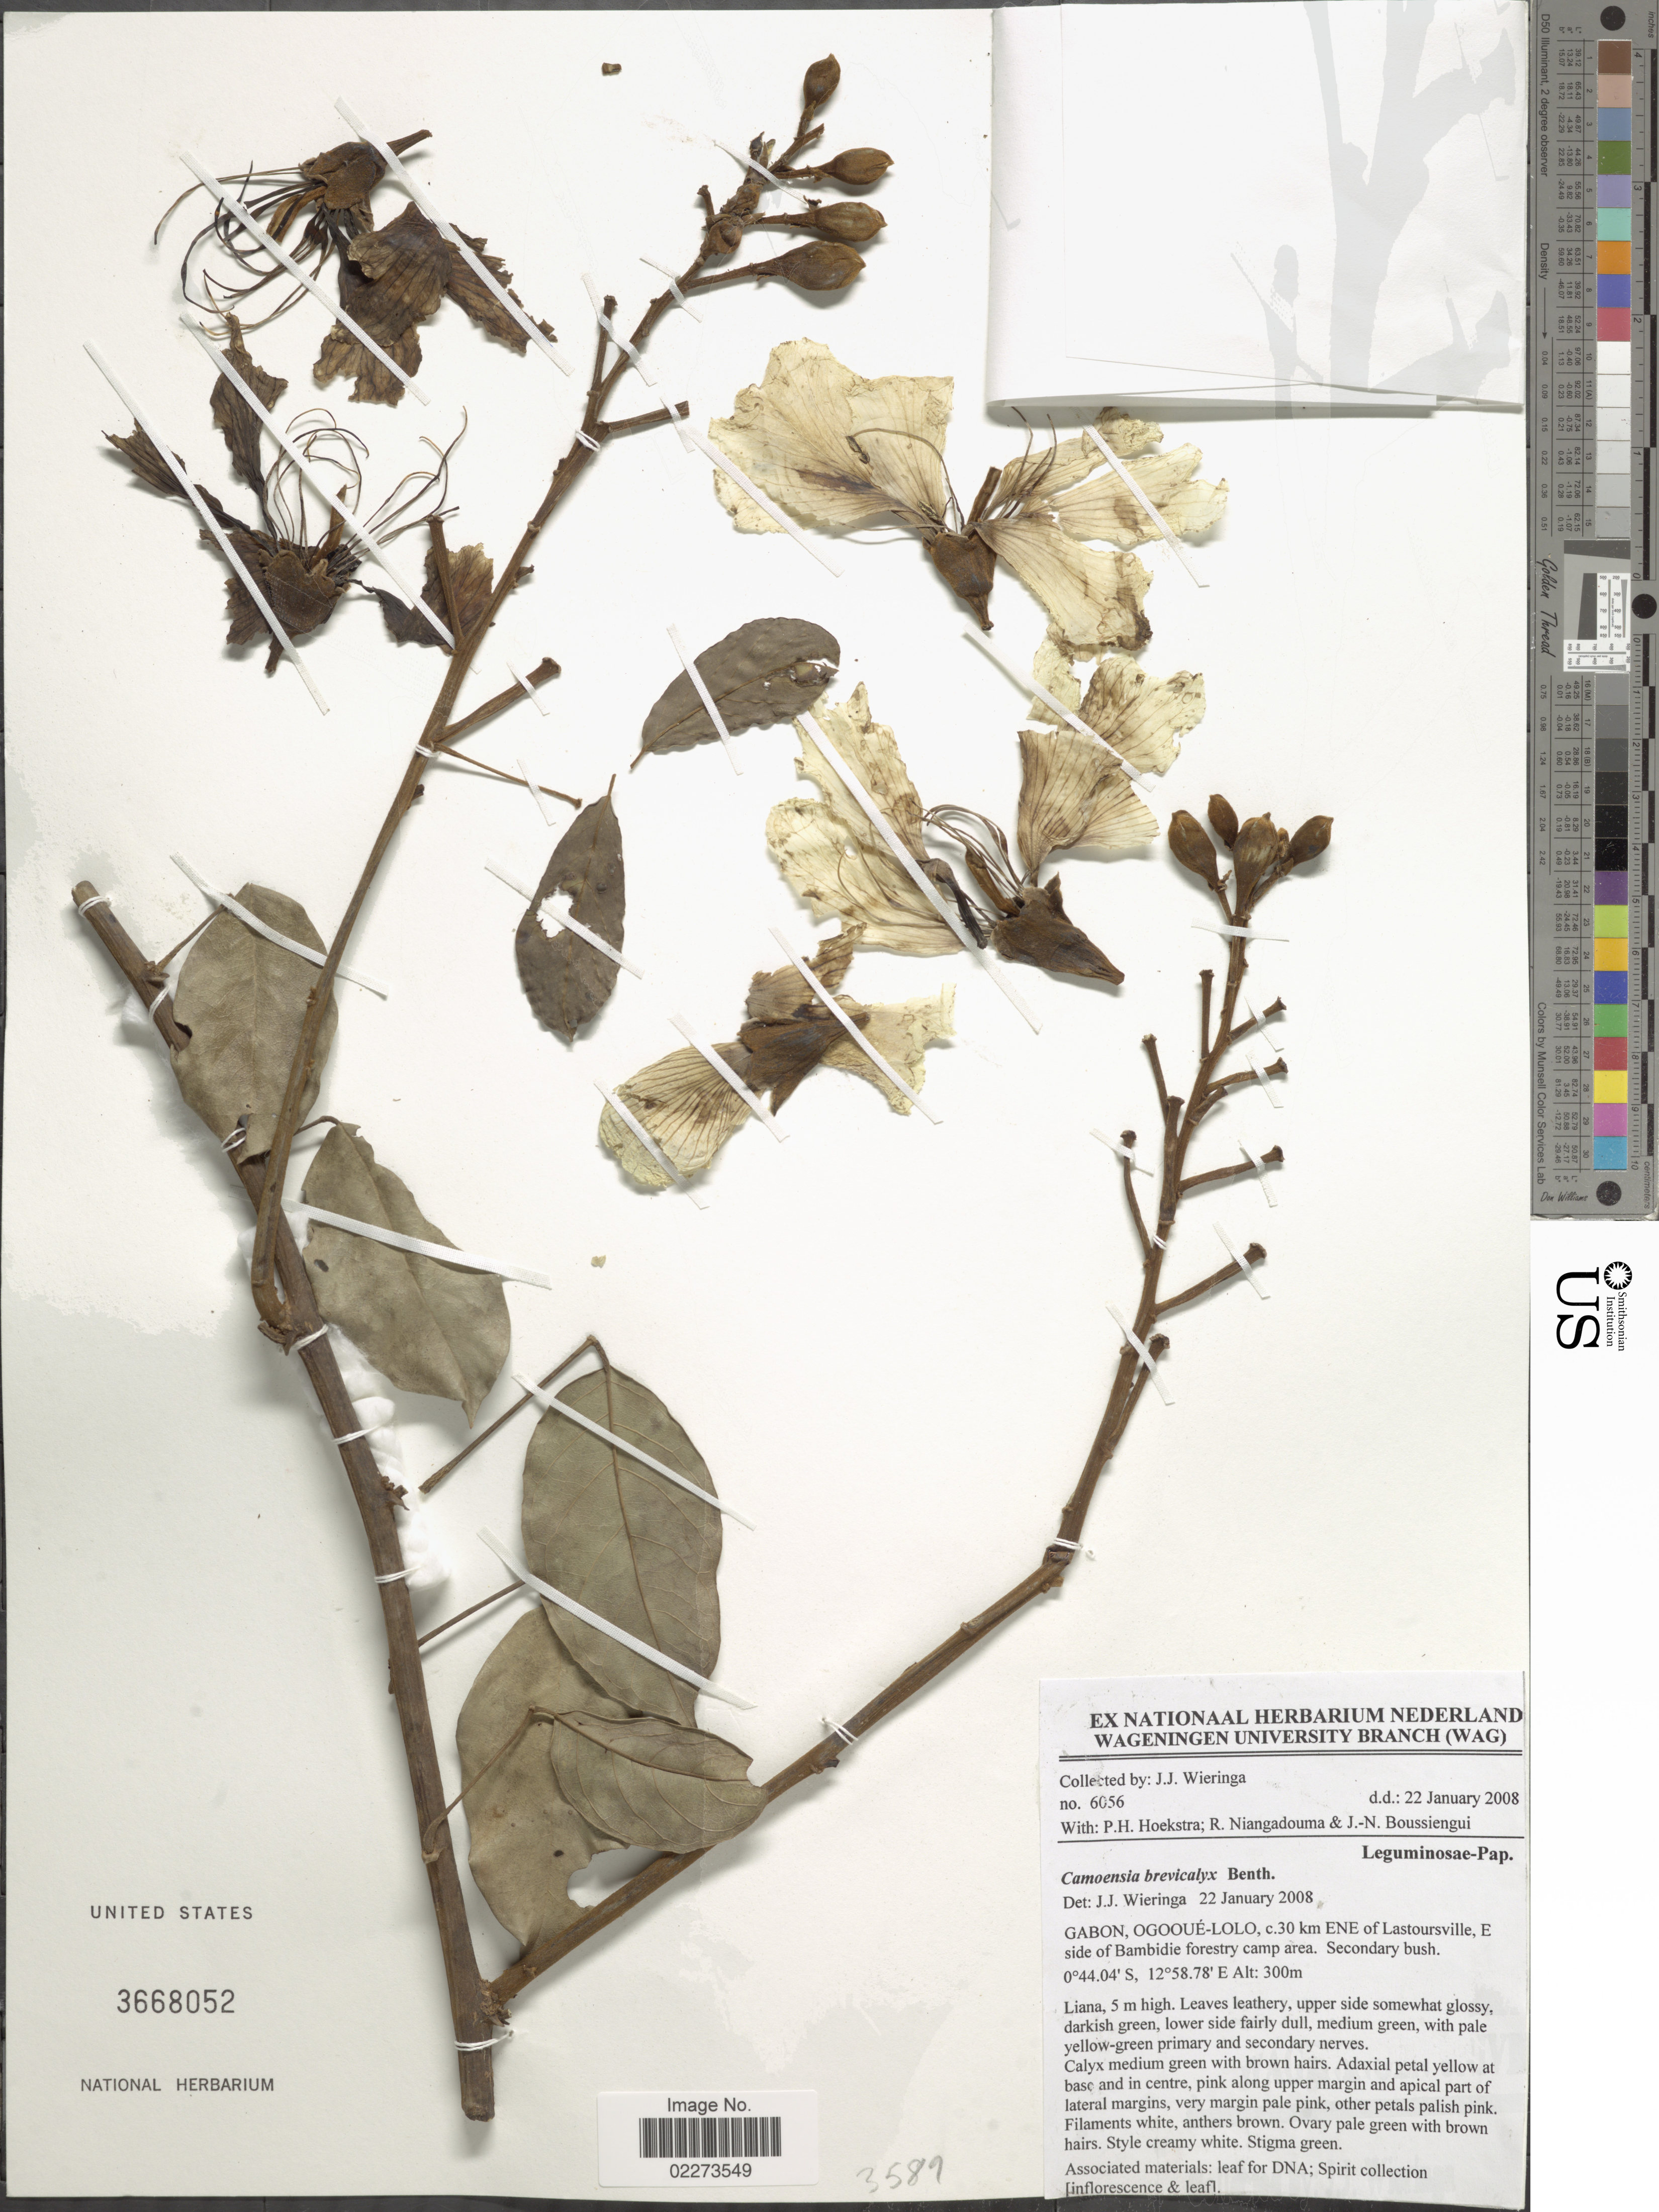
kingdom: Plantae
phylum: Tracheophyta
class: Magnoliopsida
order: Fabales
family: Fabaceae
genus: Camoensia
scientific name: Camoensia brevicalyx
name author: Benth.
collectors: J. Wieringa, P. Hoekstra, R. Niangadouma & J. Boussiengui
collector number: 6056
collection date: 2008-01-22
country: Gabon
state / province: Ogooue-Lolo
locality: C. 30 km ENE of Lastoursville, E side of Bambidie forestry camp area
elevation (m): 300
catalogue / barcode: US 3668052